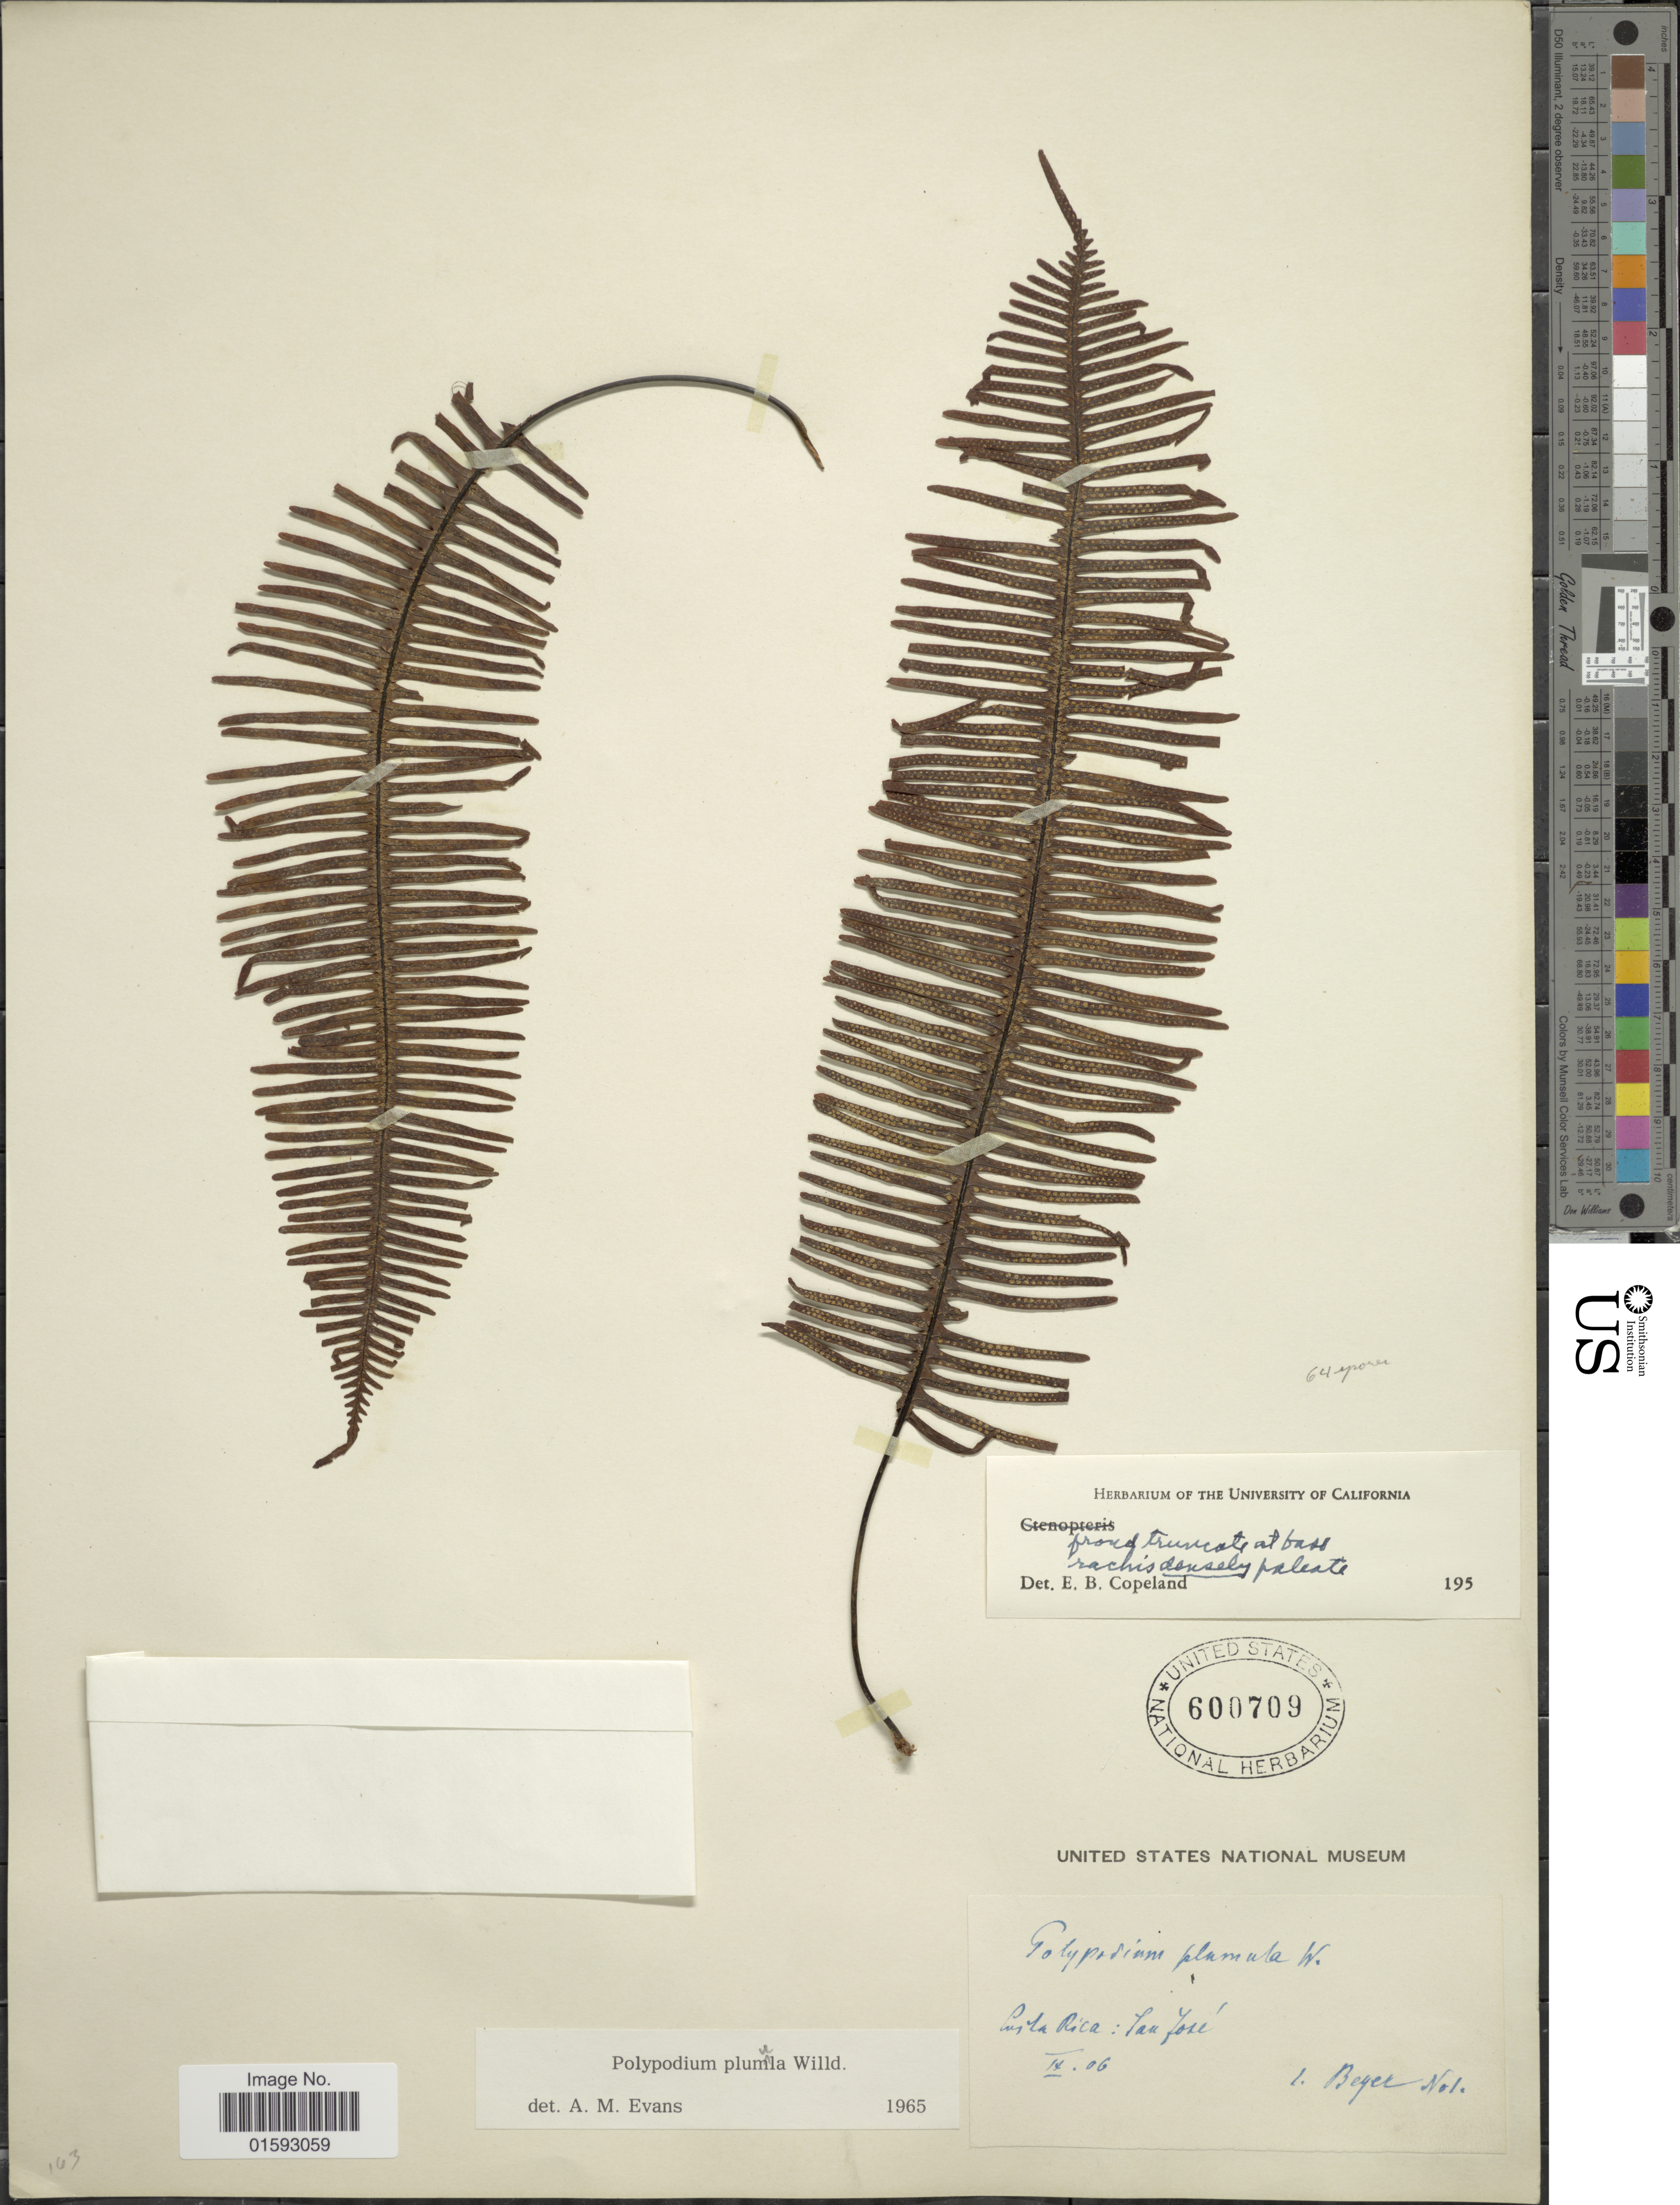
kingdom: Plantae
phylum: Tracheophyta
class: Polypodiopsida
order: Polypodiales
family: Polypodiaceae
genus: Pecluma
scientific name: Pecluma plumula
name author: (Humb. & Bonpl. ex Willd.) M.G. Price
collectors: -. Beyer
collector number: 1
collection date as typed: Transcribed d/m/y: /9/6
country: Costa Rica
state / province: San José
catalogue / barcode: US 600709